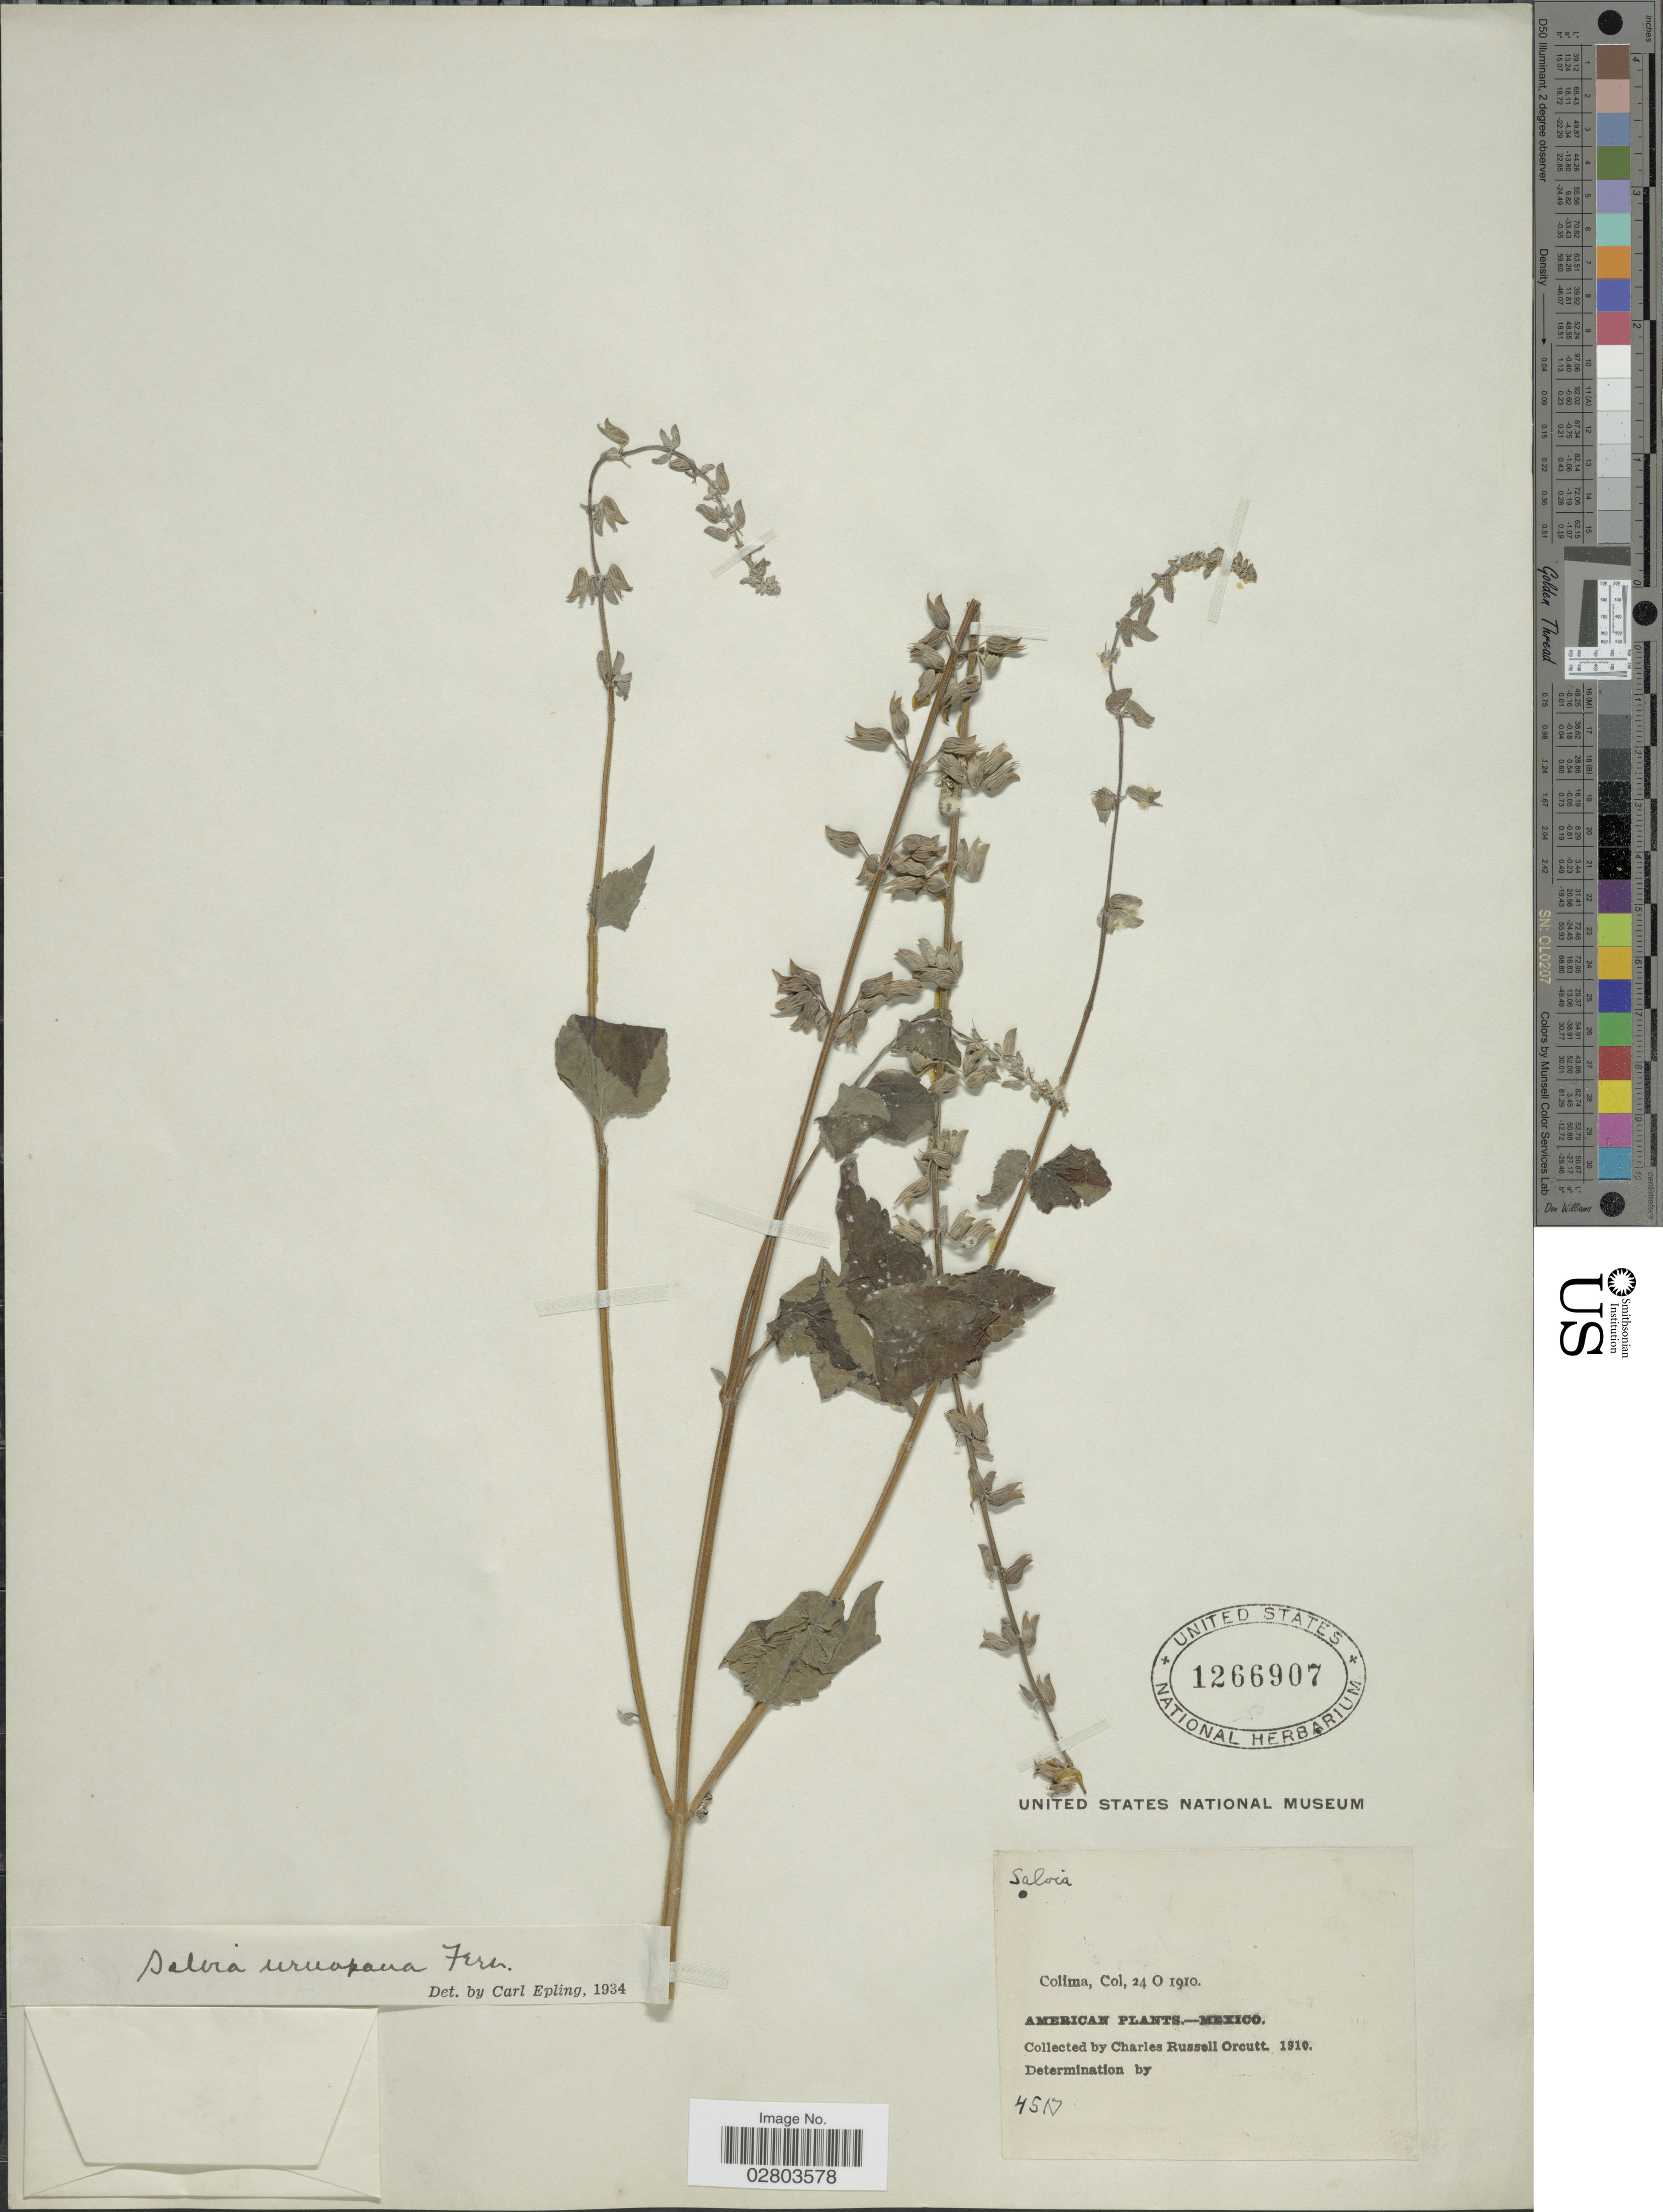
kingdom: Plantae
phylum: Tracheophyta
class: Magnoliopsida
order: Lamiales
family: Lamiaceae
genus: Salvia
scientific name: Salvia uruapana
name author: Fernald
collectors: C. R. Orcutt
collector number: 4517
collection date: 1910-10-24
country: Mexico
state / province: Colima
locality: Col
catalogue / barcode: US 1266907